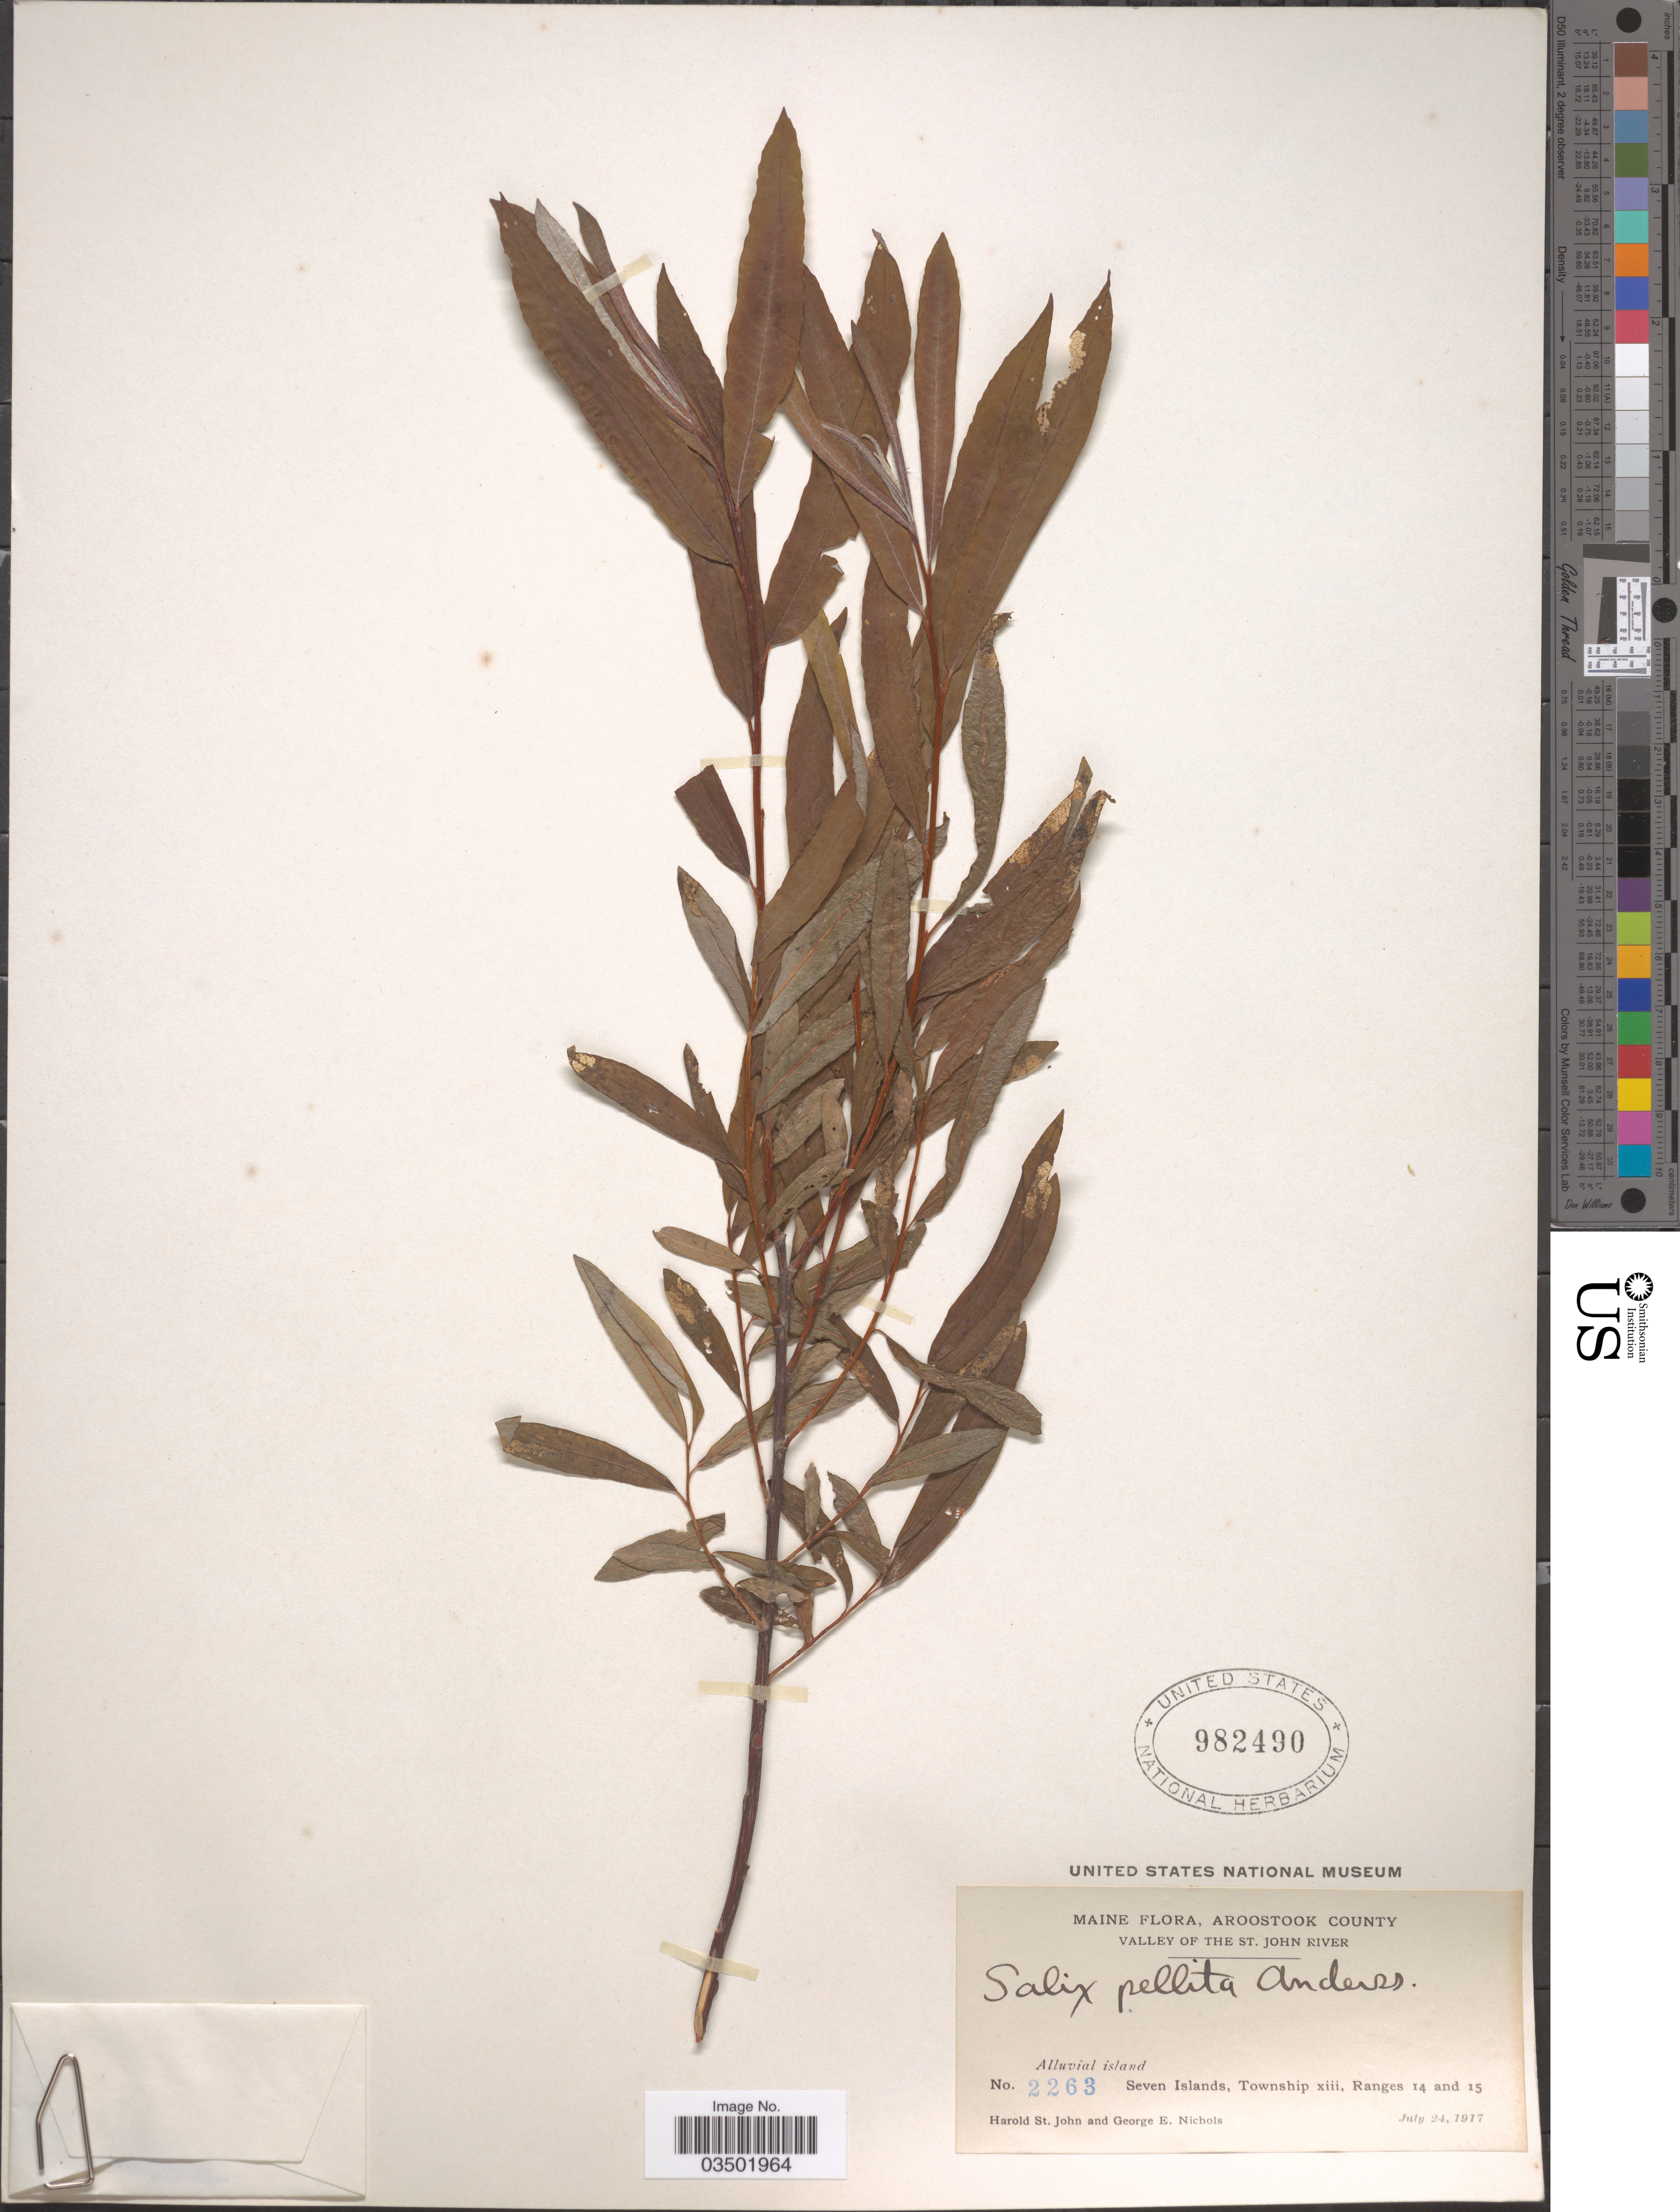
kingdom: Plantae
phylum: Tracheophyta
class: Magnoliopsida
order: Malpighiales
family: Salicaceae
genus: Salix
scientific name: Salix pellita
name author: (Andersson) Bebb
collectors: H. St. John & G. E. Nichols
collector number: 2263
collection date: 1917-07-24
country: United States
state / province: Maine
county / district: Aroostook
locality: Valley of the St. John River. Seven Islands,Township xiii, Ranges 144 and 15.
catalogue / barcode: US 982490